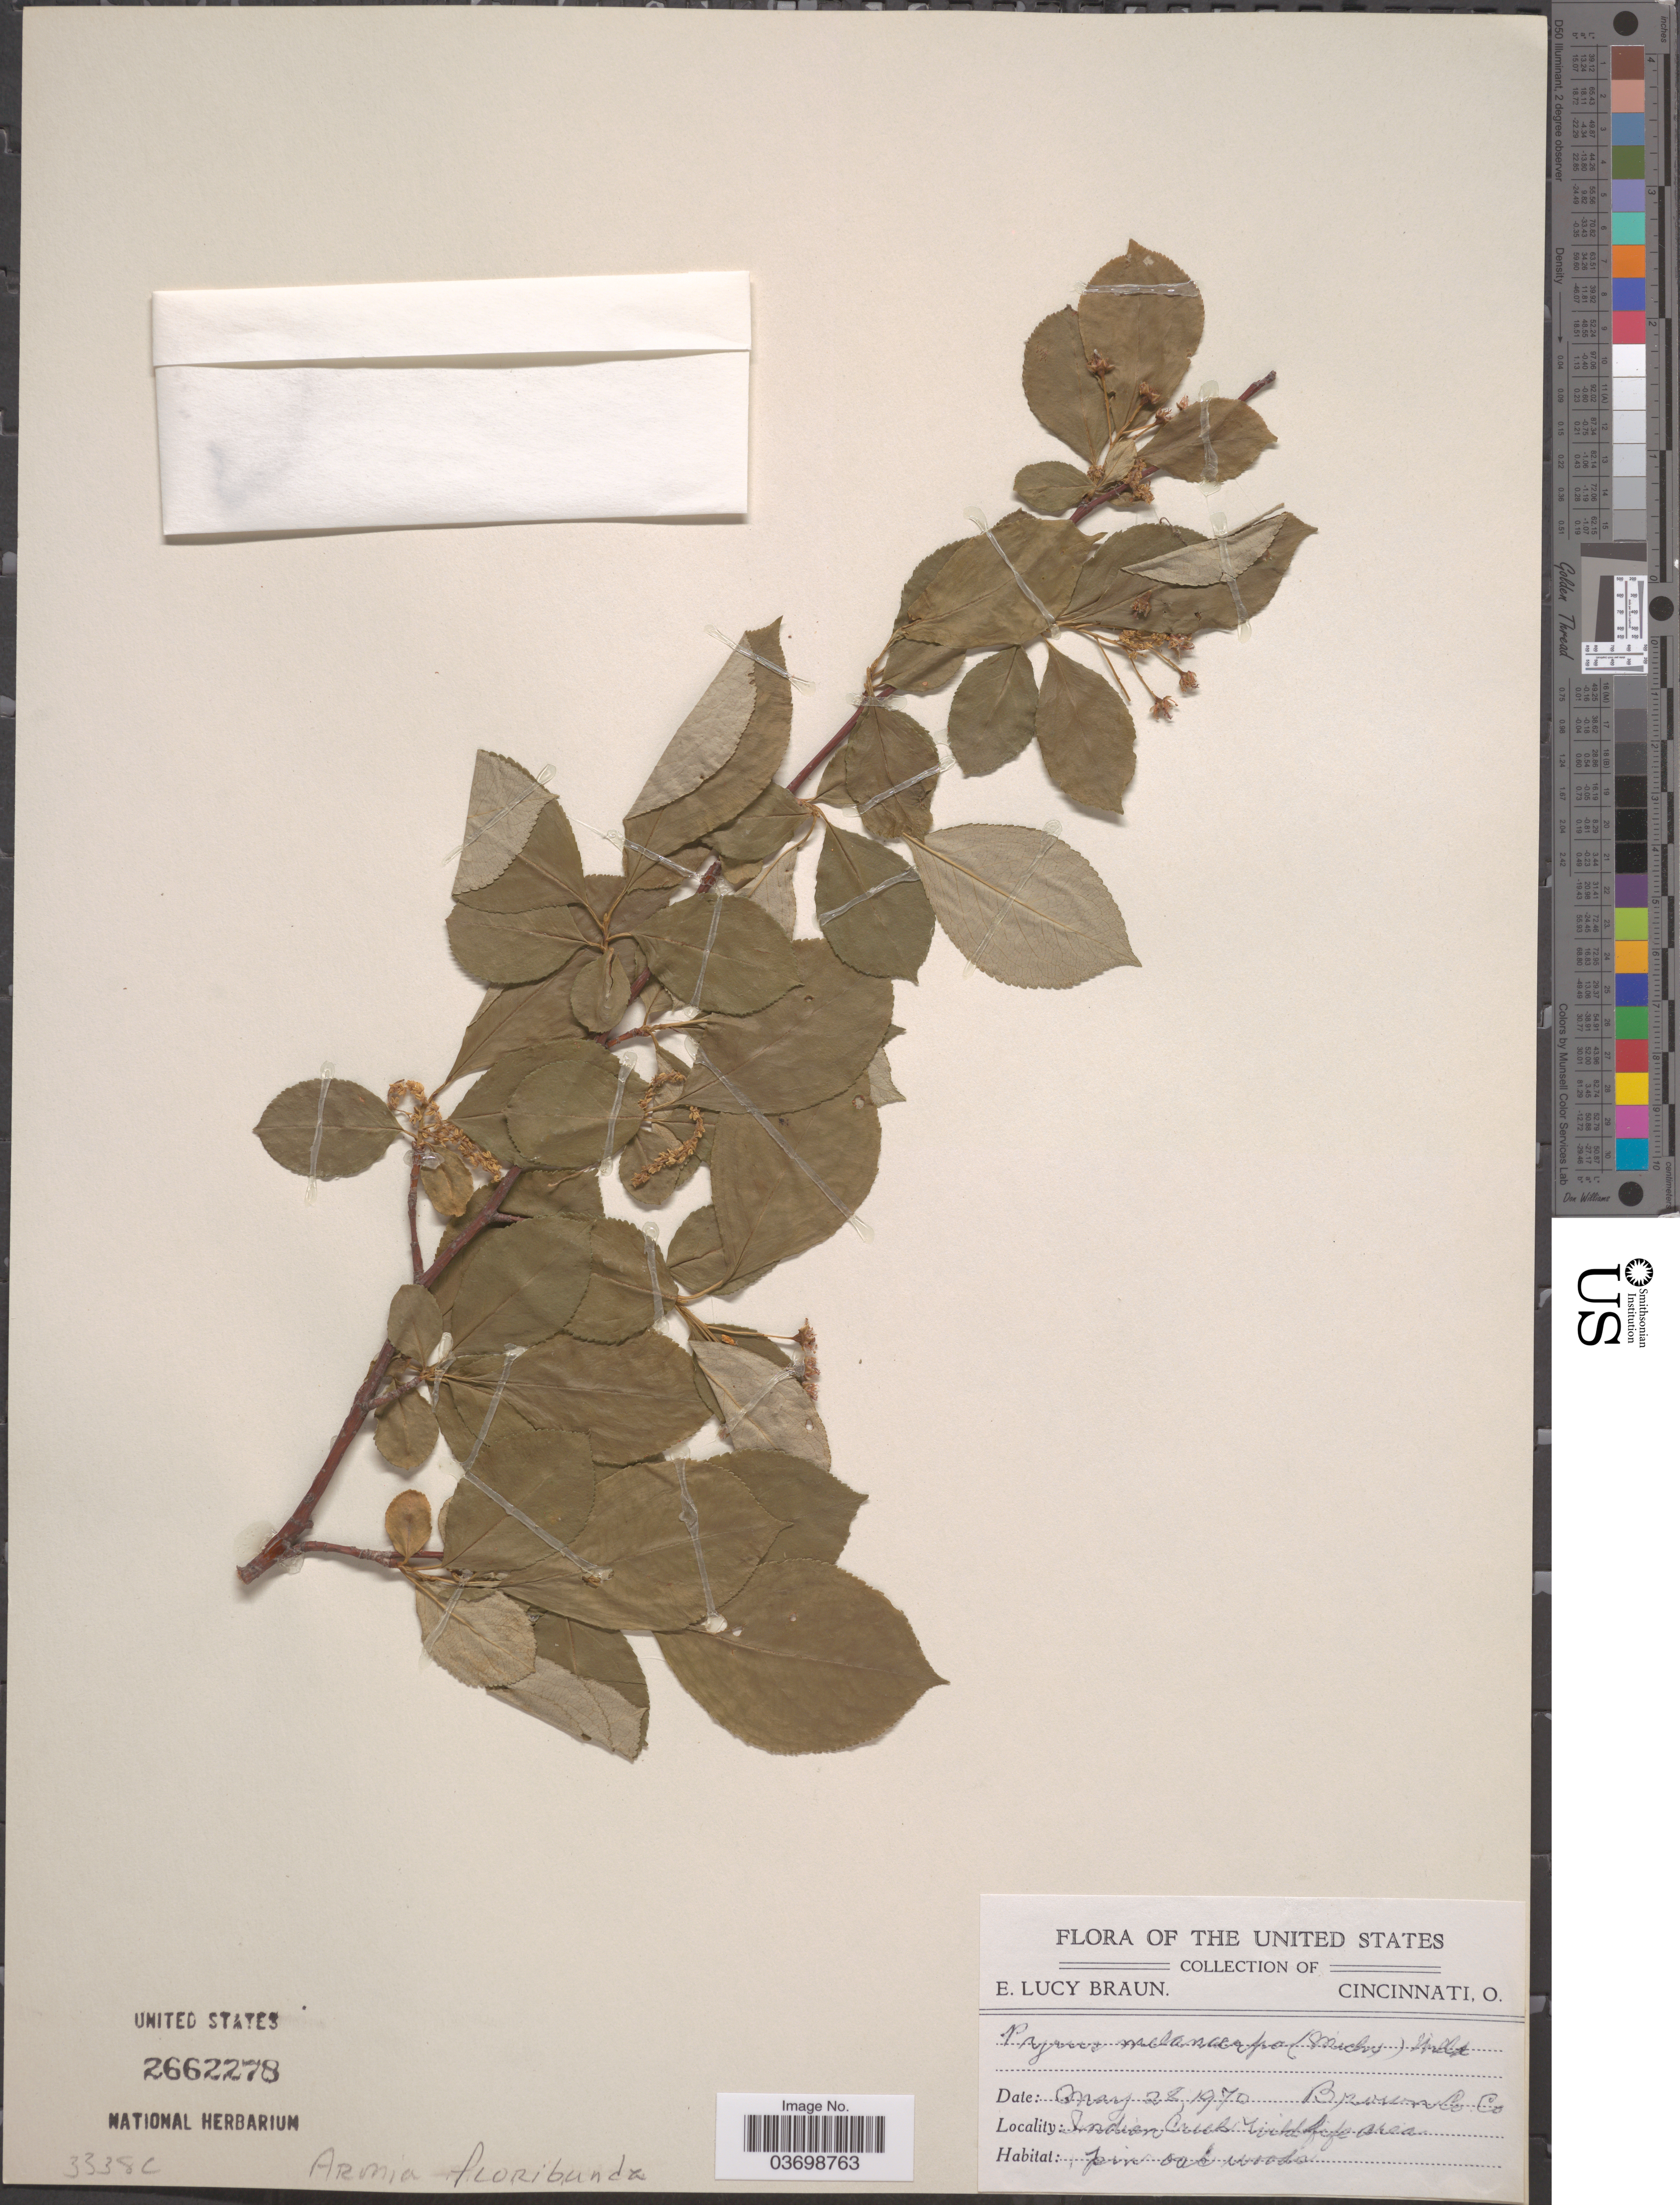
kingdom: Plantae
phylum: Tracheophyta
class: Magnoliopsida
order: Rosales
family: Rosaceae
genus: Aronia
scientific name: Aronia melanocarpa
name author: (Michx.) Elliott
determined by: Strong, M. T., (US), Smithsonian Institution - National Museum of Natural History (UNITED STATES)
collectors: E. L. Braun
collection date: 1970-05-28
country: United States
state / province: Ohio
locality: Brown Co. Co Indian Creek Wildlife area.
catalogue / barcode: US 2662278